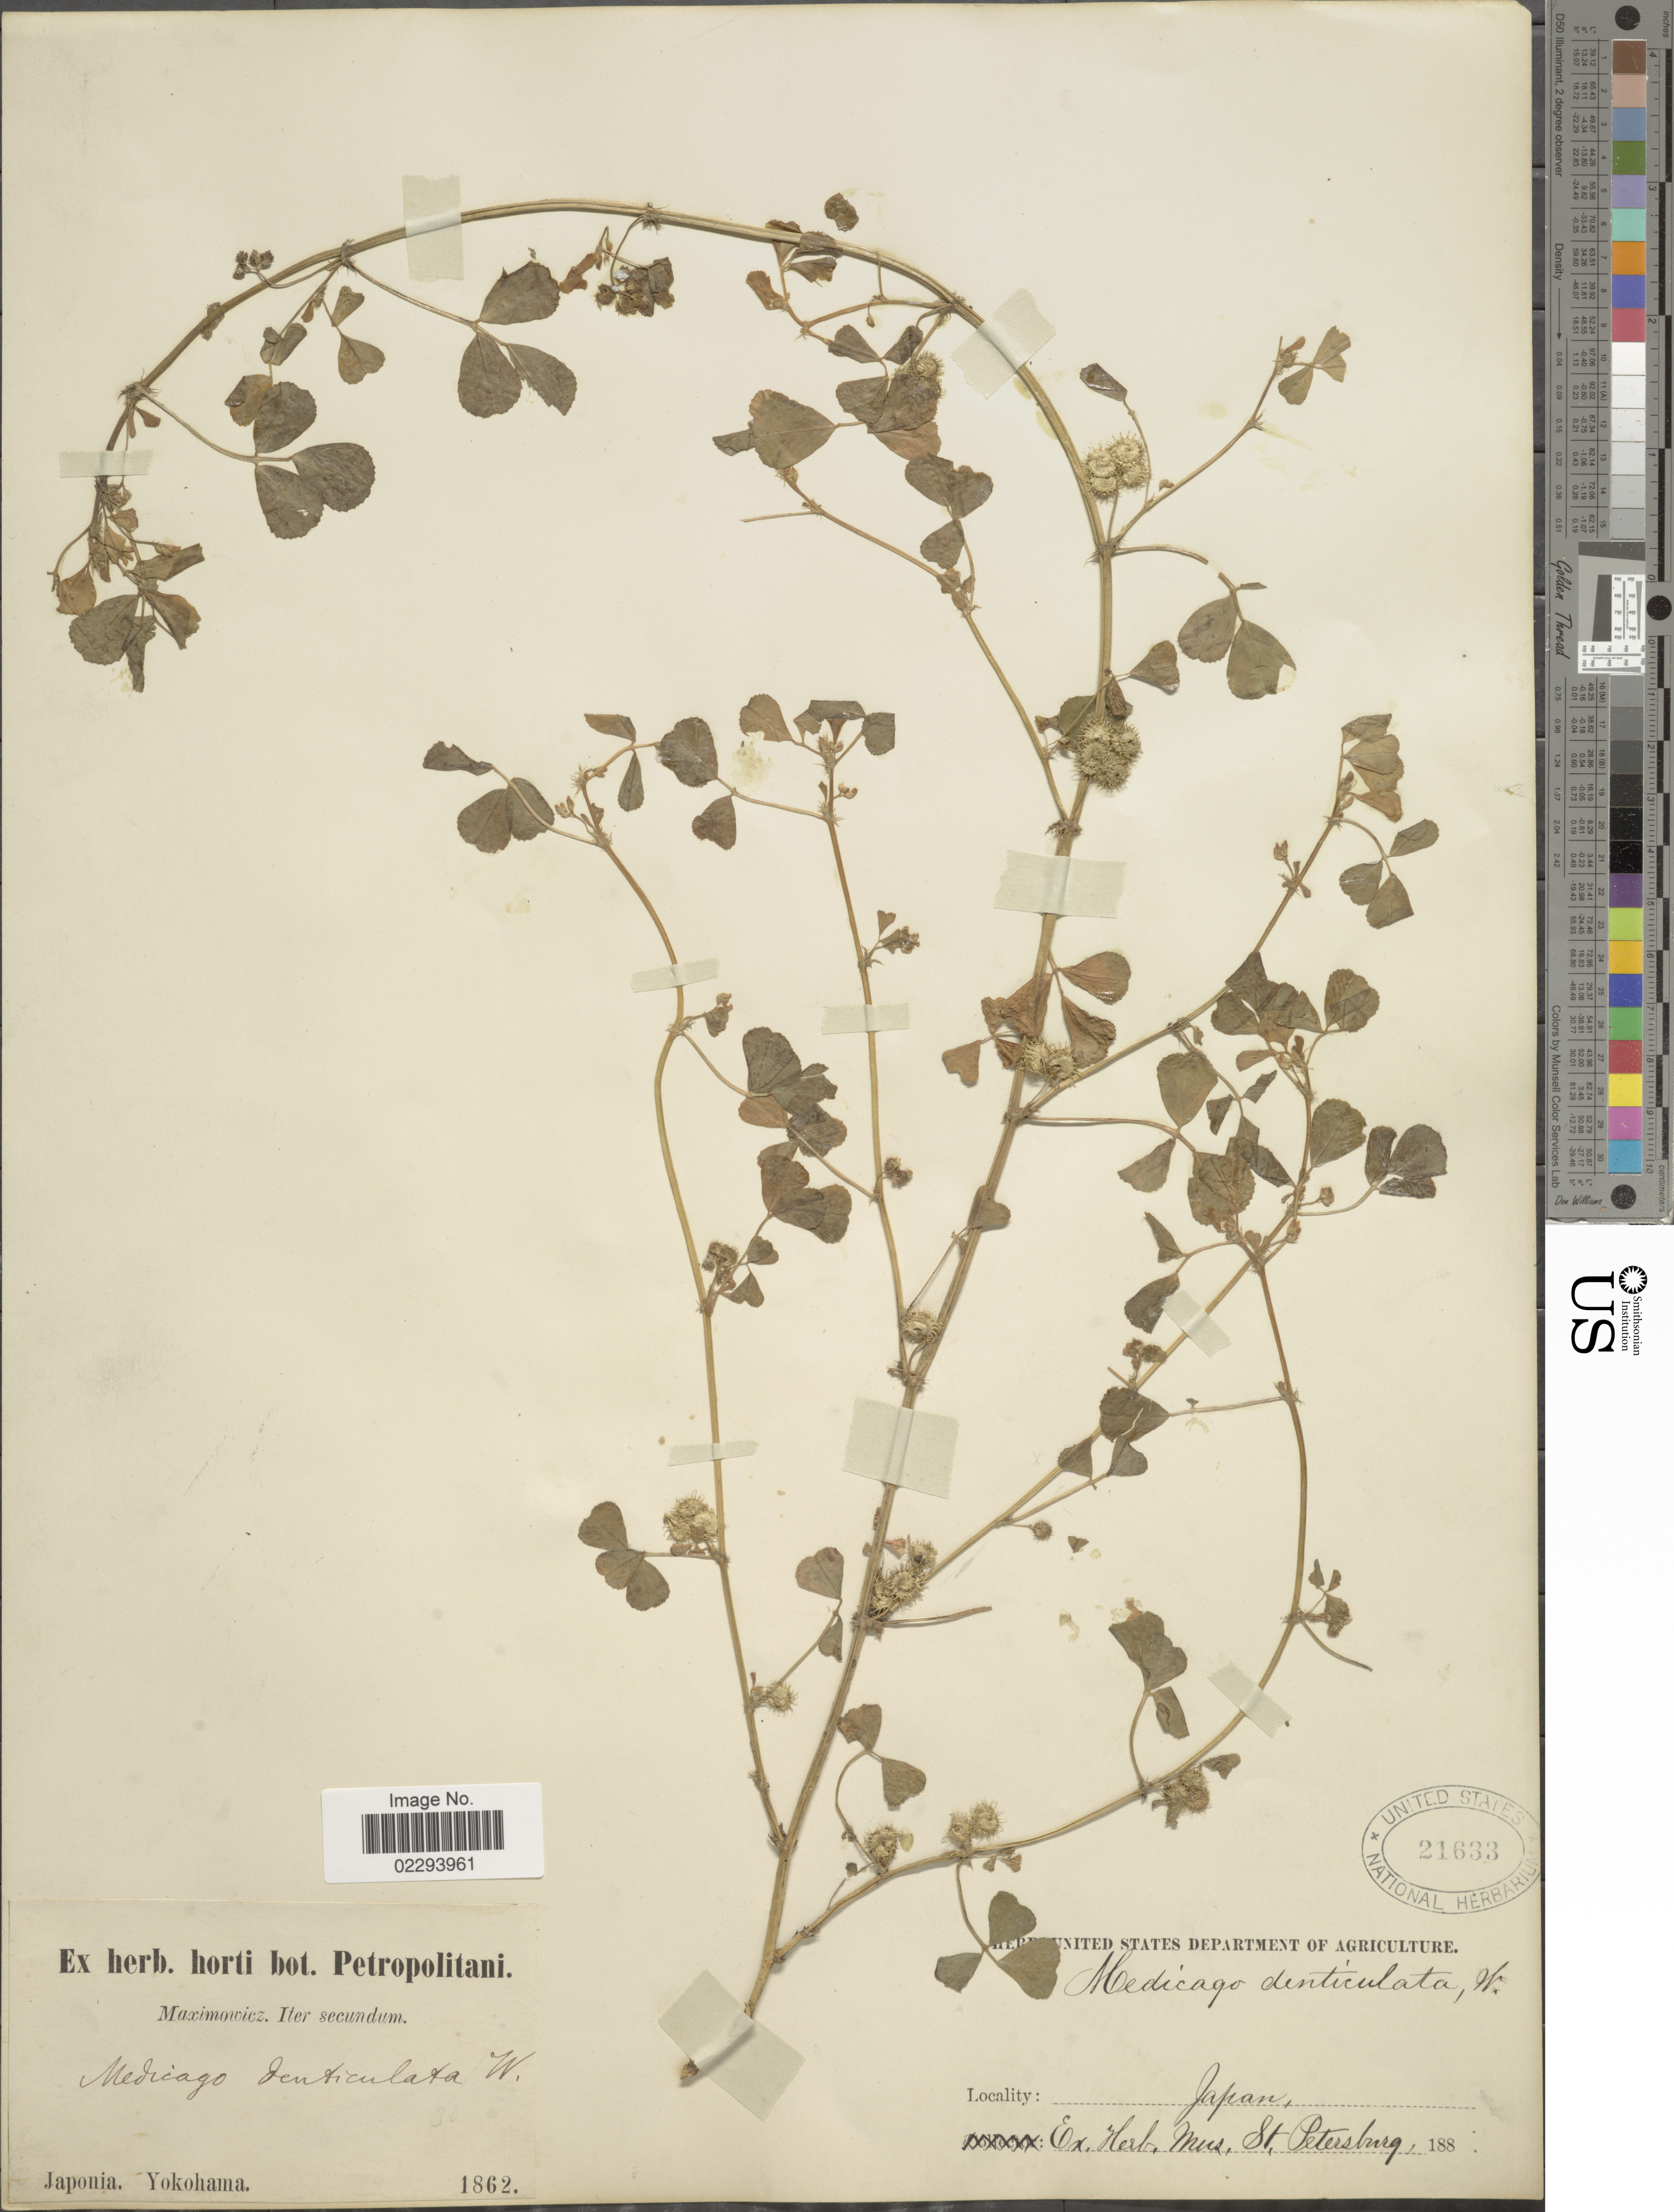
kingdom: Plantae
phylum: Tracheophyta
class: Magnoliopsida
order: Fabales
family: Fabaceae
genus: Medicago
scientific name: Medicago denticulata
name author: Willd.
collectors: Maximowicz, --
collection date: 1862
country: Japan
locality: Japan.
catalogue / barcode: US 21633